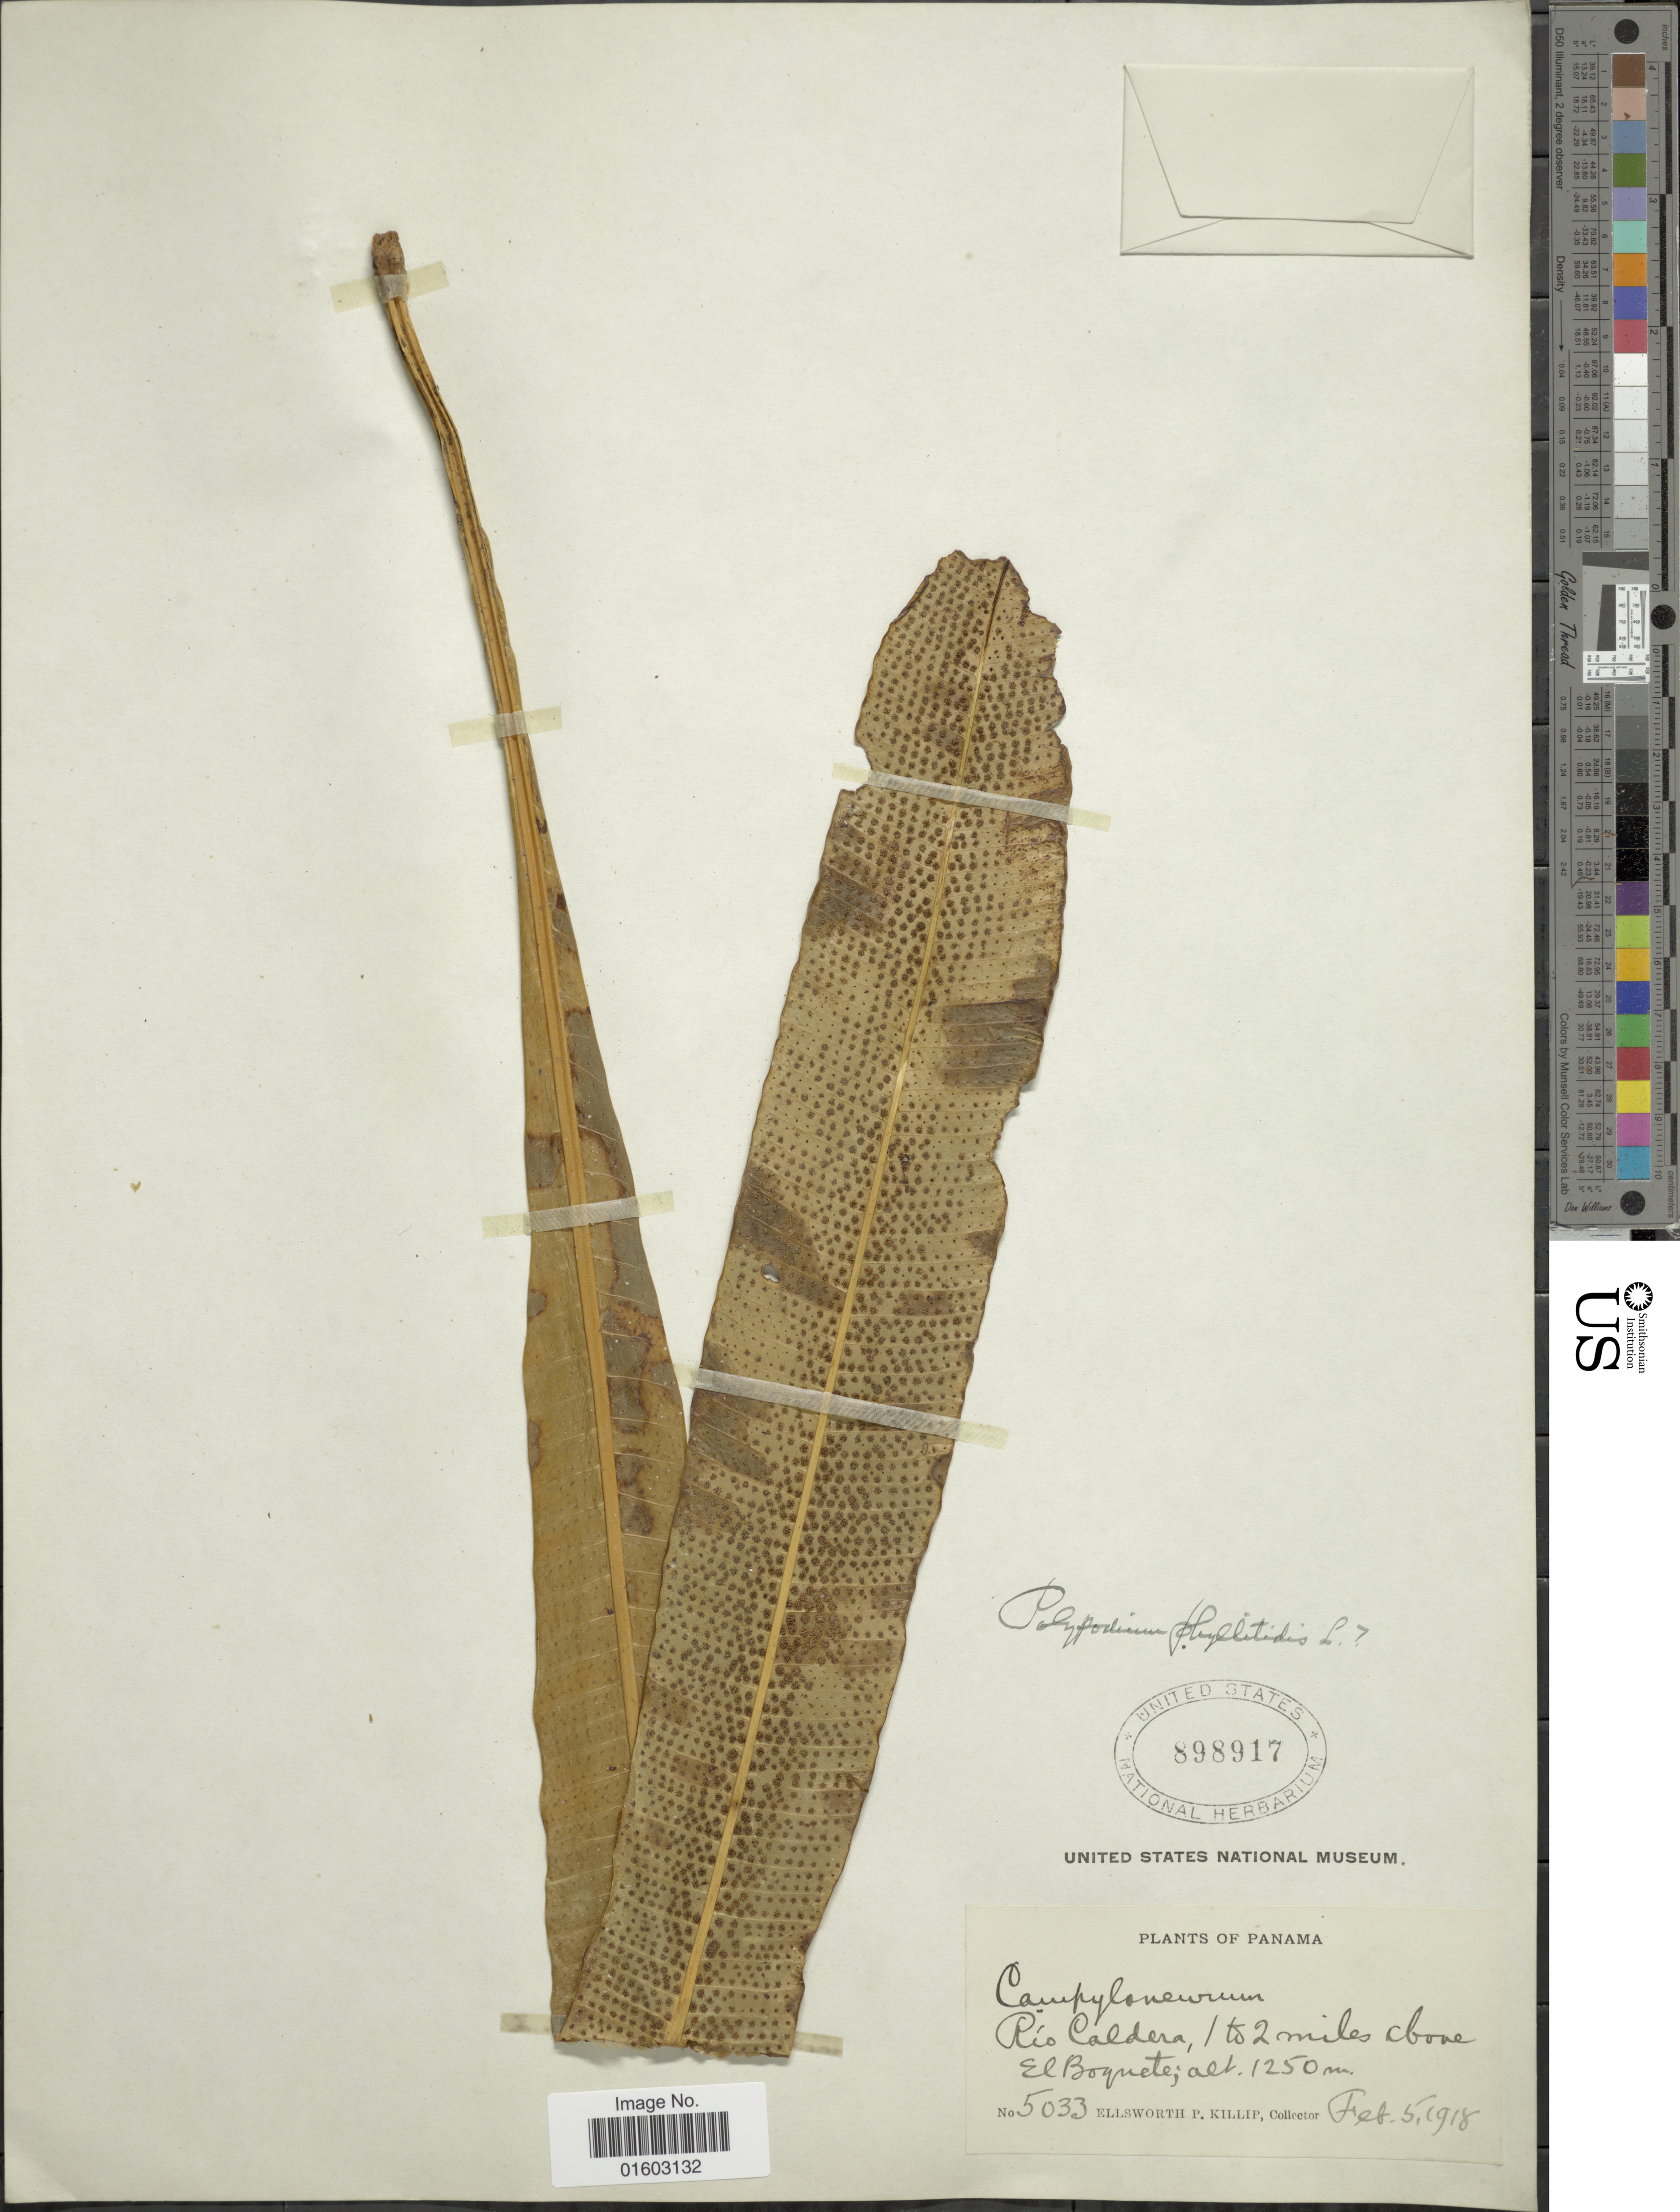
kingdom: Plantae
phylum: Tracheophyta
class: Polypodiopsida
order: Polypodiales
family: Polypodiaceae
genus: Campyloneurum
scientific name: Campyloneurum phyllitidis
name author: (L.) C. Presl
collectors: E. P. Killip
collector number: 5033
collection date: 1918-02-05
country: Panama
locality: Rio Caldera, 1 to 2 miles labove El Boquete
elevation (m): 1250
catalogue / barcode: US 898917